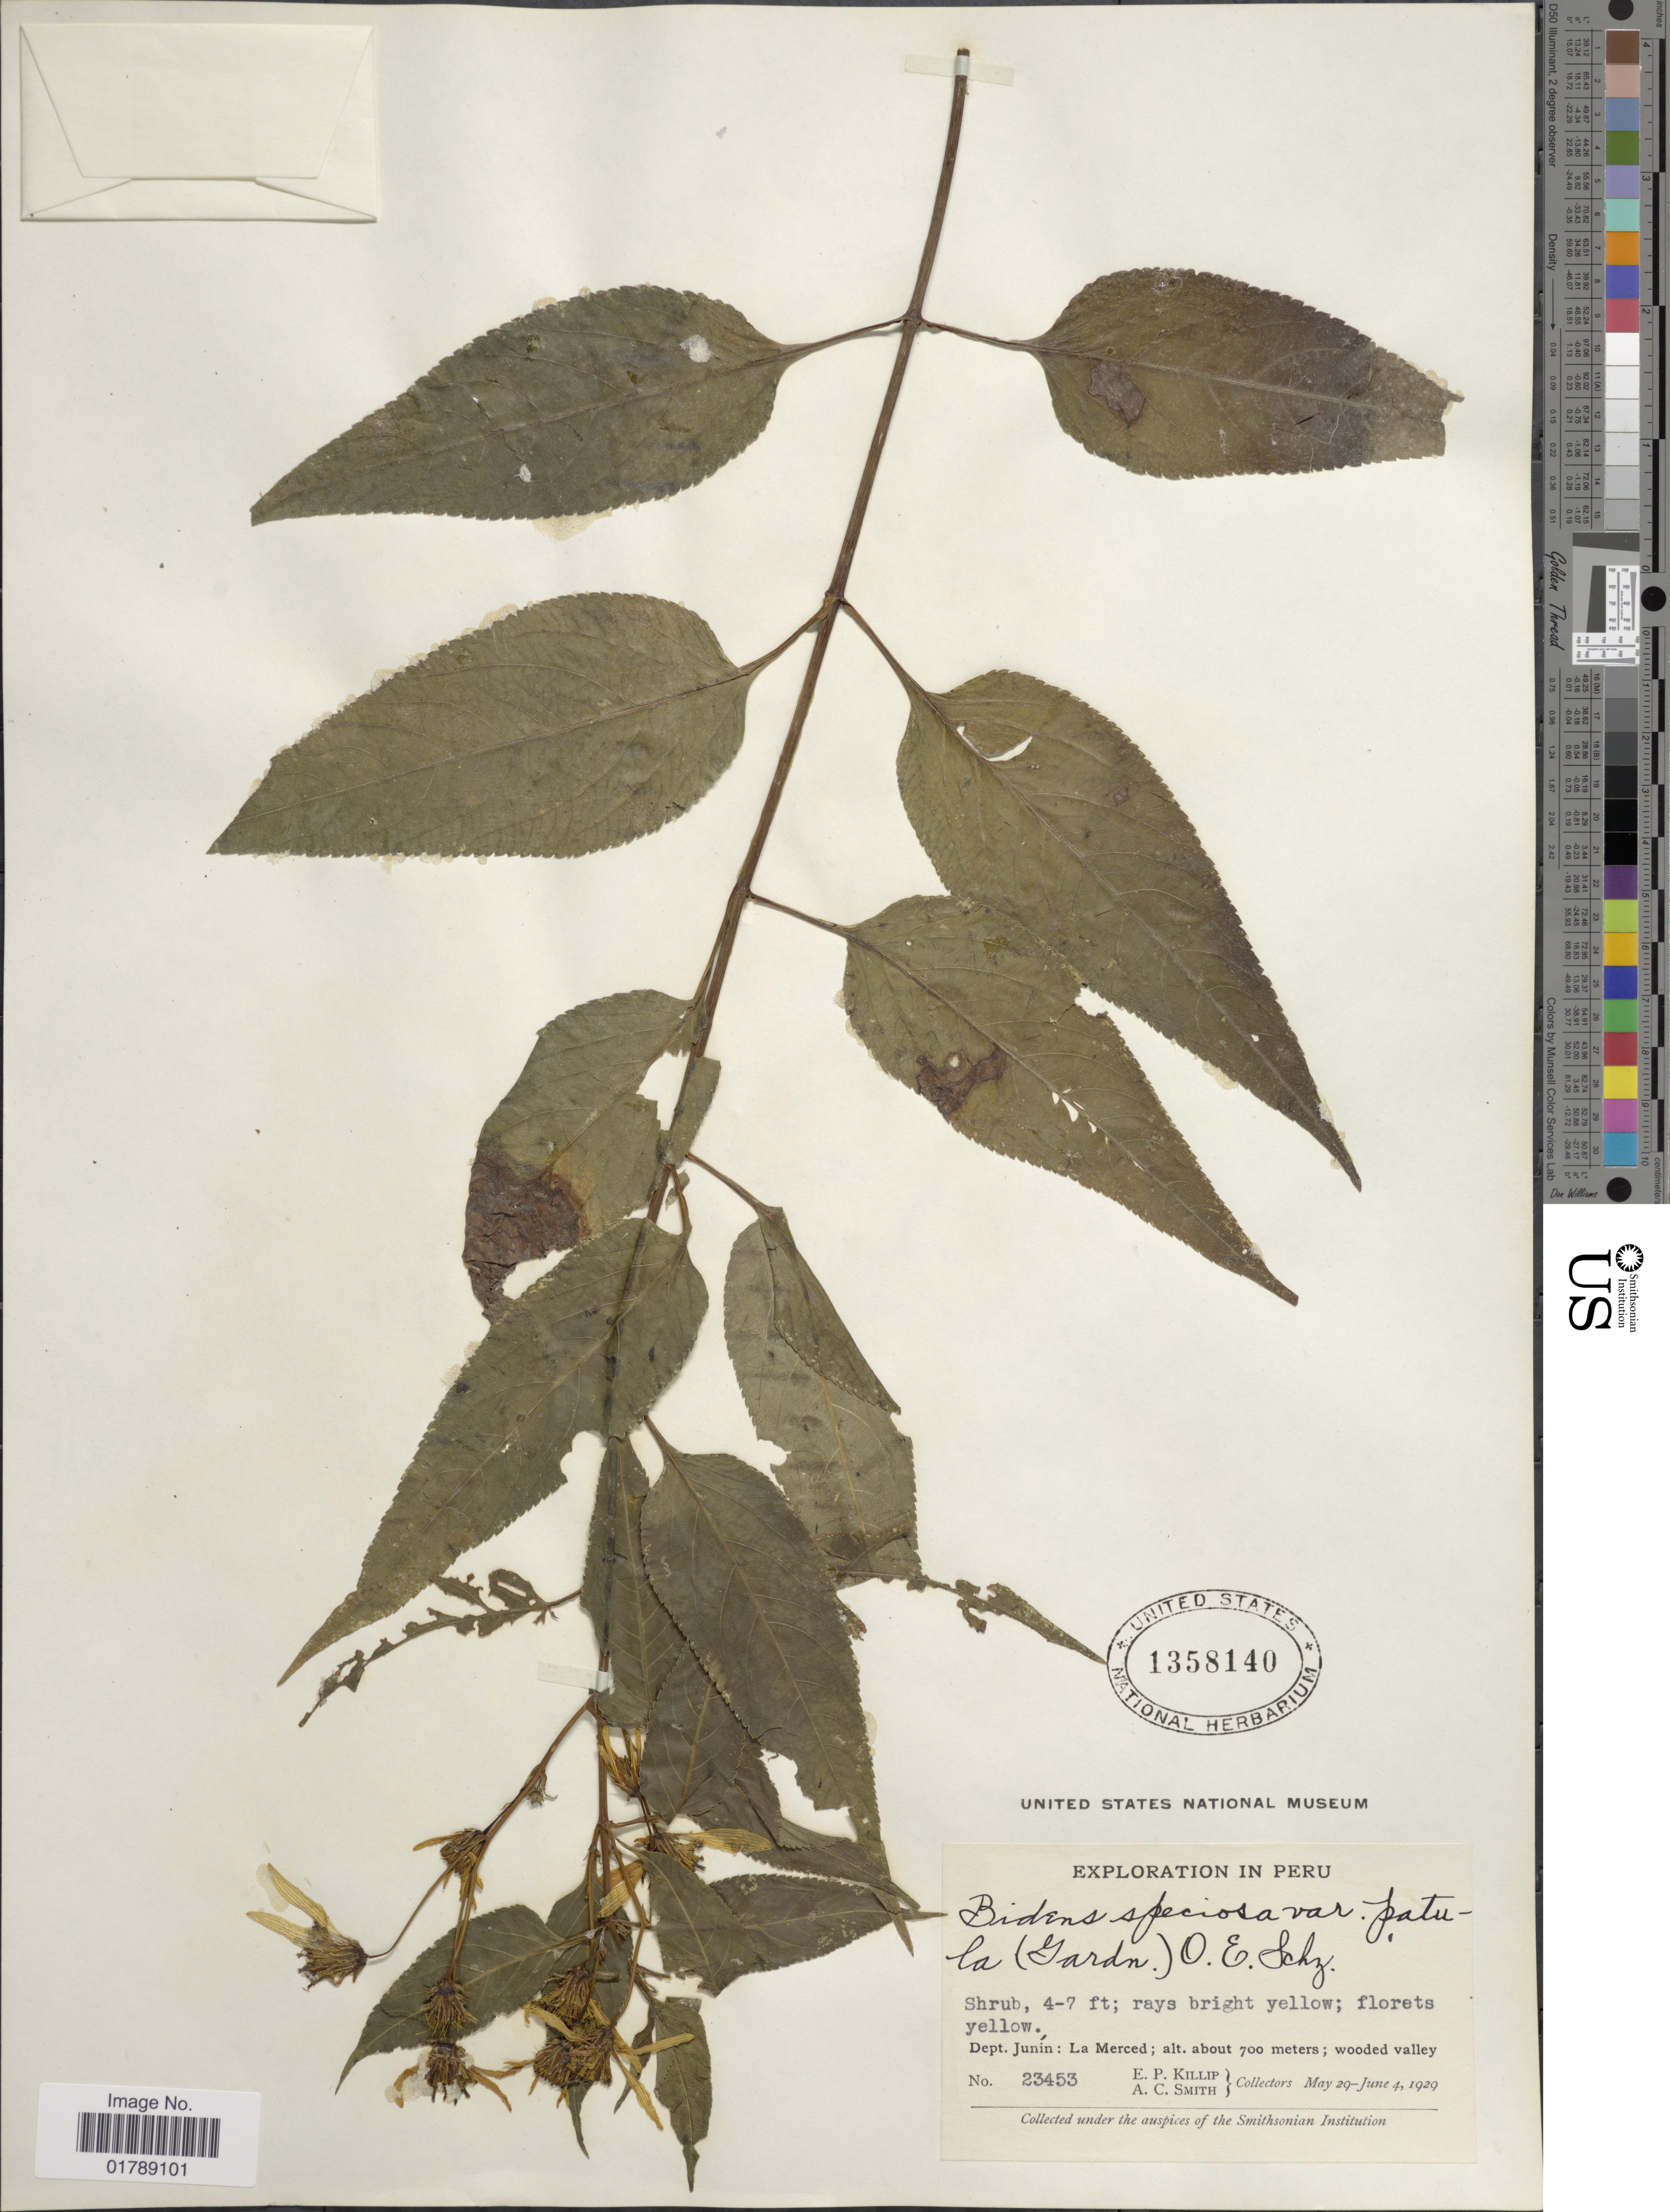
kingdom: Plantae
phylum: Tracheophyta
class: Magnoliopsida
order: Asterales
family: Asteraceae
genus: Bidens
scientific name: Bidens speciosa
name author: Parish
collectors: E. P. Killip & A. C. Smith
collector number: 23453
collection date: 1929-05-29/1929-06-04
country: Peru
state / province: Junín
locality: La Merced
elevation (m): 700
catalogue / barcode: US 1358140